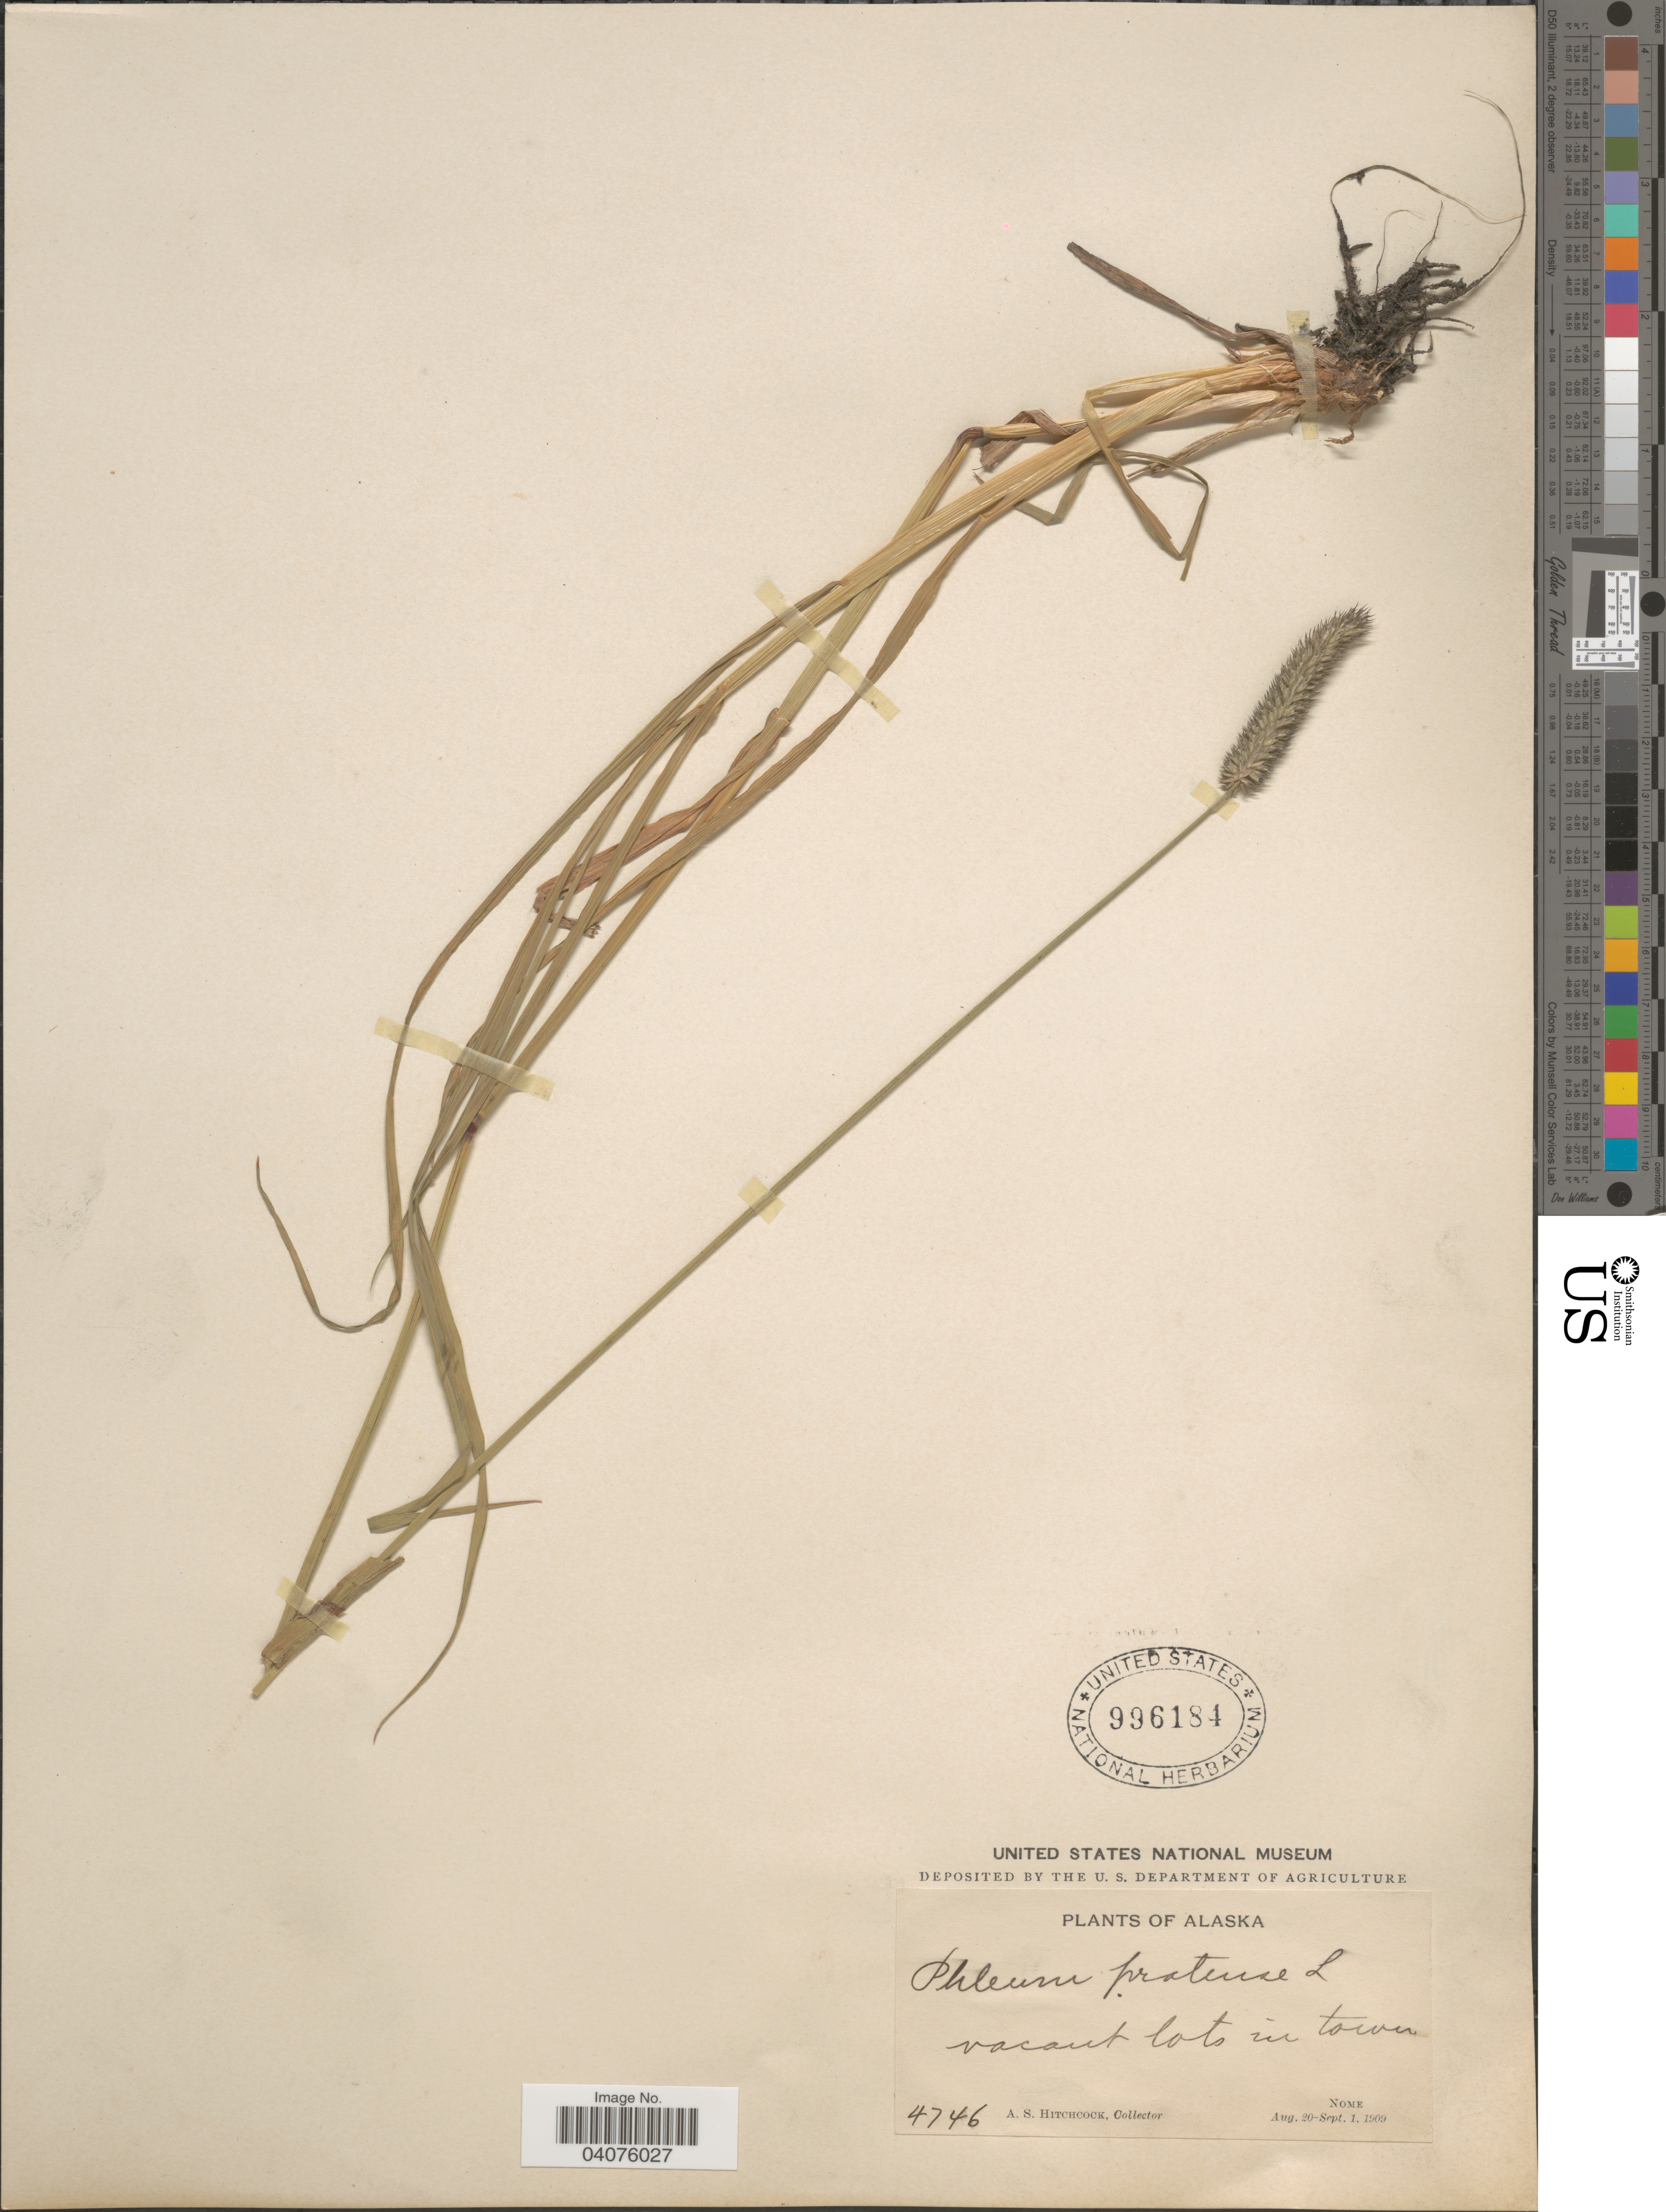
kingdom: Plantae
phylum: Tracheophyta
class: Liliopsida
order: Poales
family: Poaceae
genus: Phleum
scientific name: Phleum pratense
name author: L.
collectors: A. S. Hitchcock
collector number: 4746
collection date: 1909-08-20/1909-09-01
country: United States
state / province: Alaska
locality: Vacant lots in town. Nome.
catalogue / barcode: US 996184